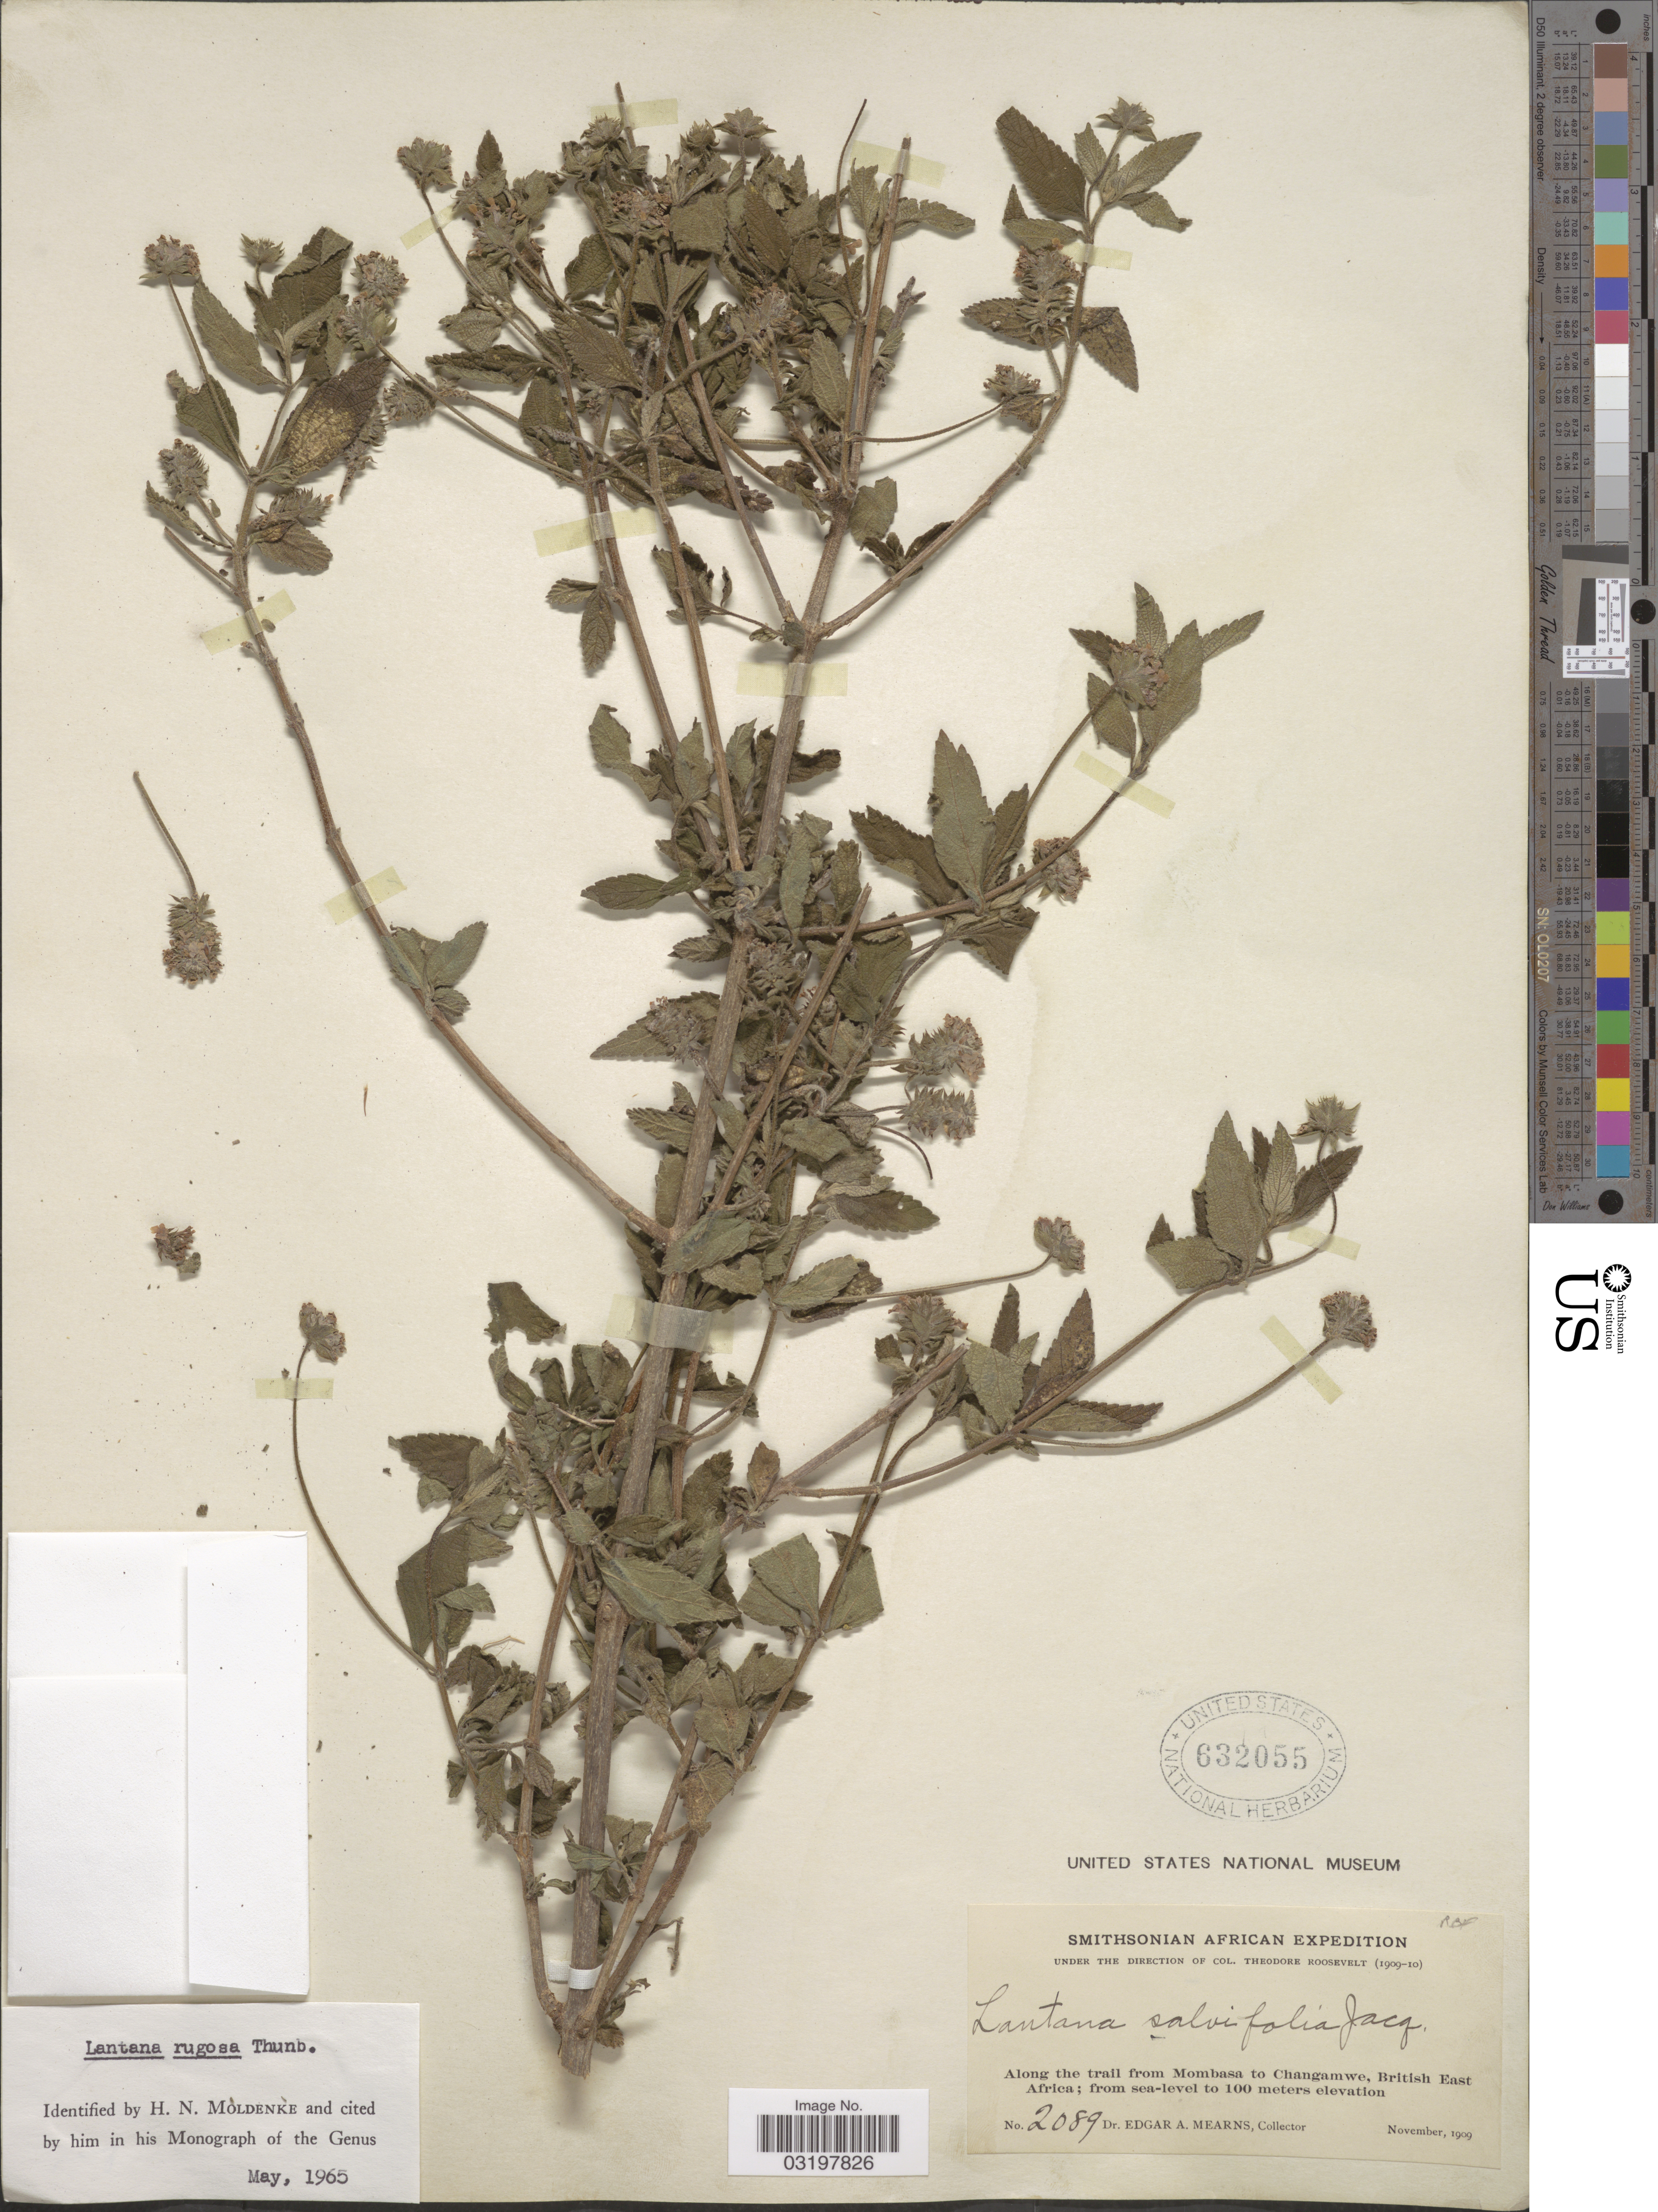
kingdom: Plantae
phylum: Tracheophyta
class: Magnoliopsida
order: Lamiales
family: Verbenaceae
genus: Lantana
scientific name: Lantana rugosa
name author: Thunb.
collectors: E. A. Mearns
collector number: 2089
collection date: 1909-11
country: Kenya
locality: Along the trail from Mombasa to Changamwe, British East Africa.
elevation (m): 0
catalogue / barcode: US 632055